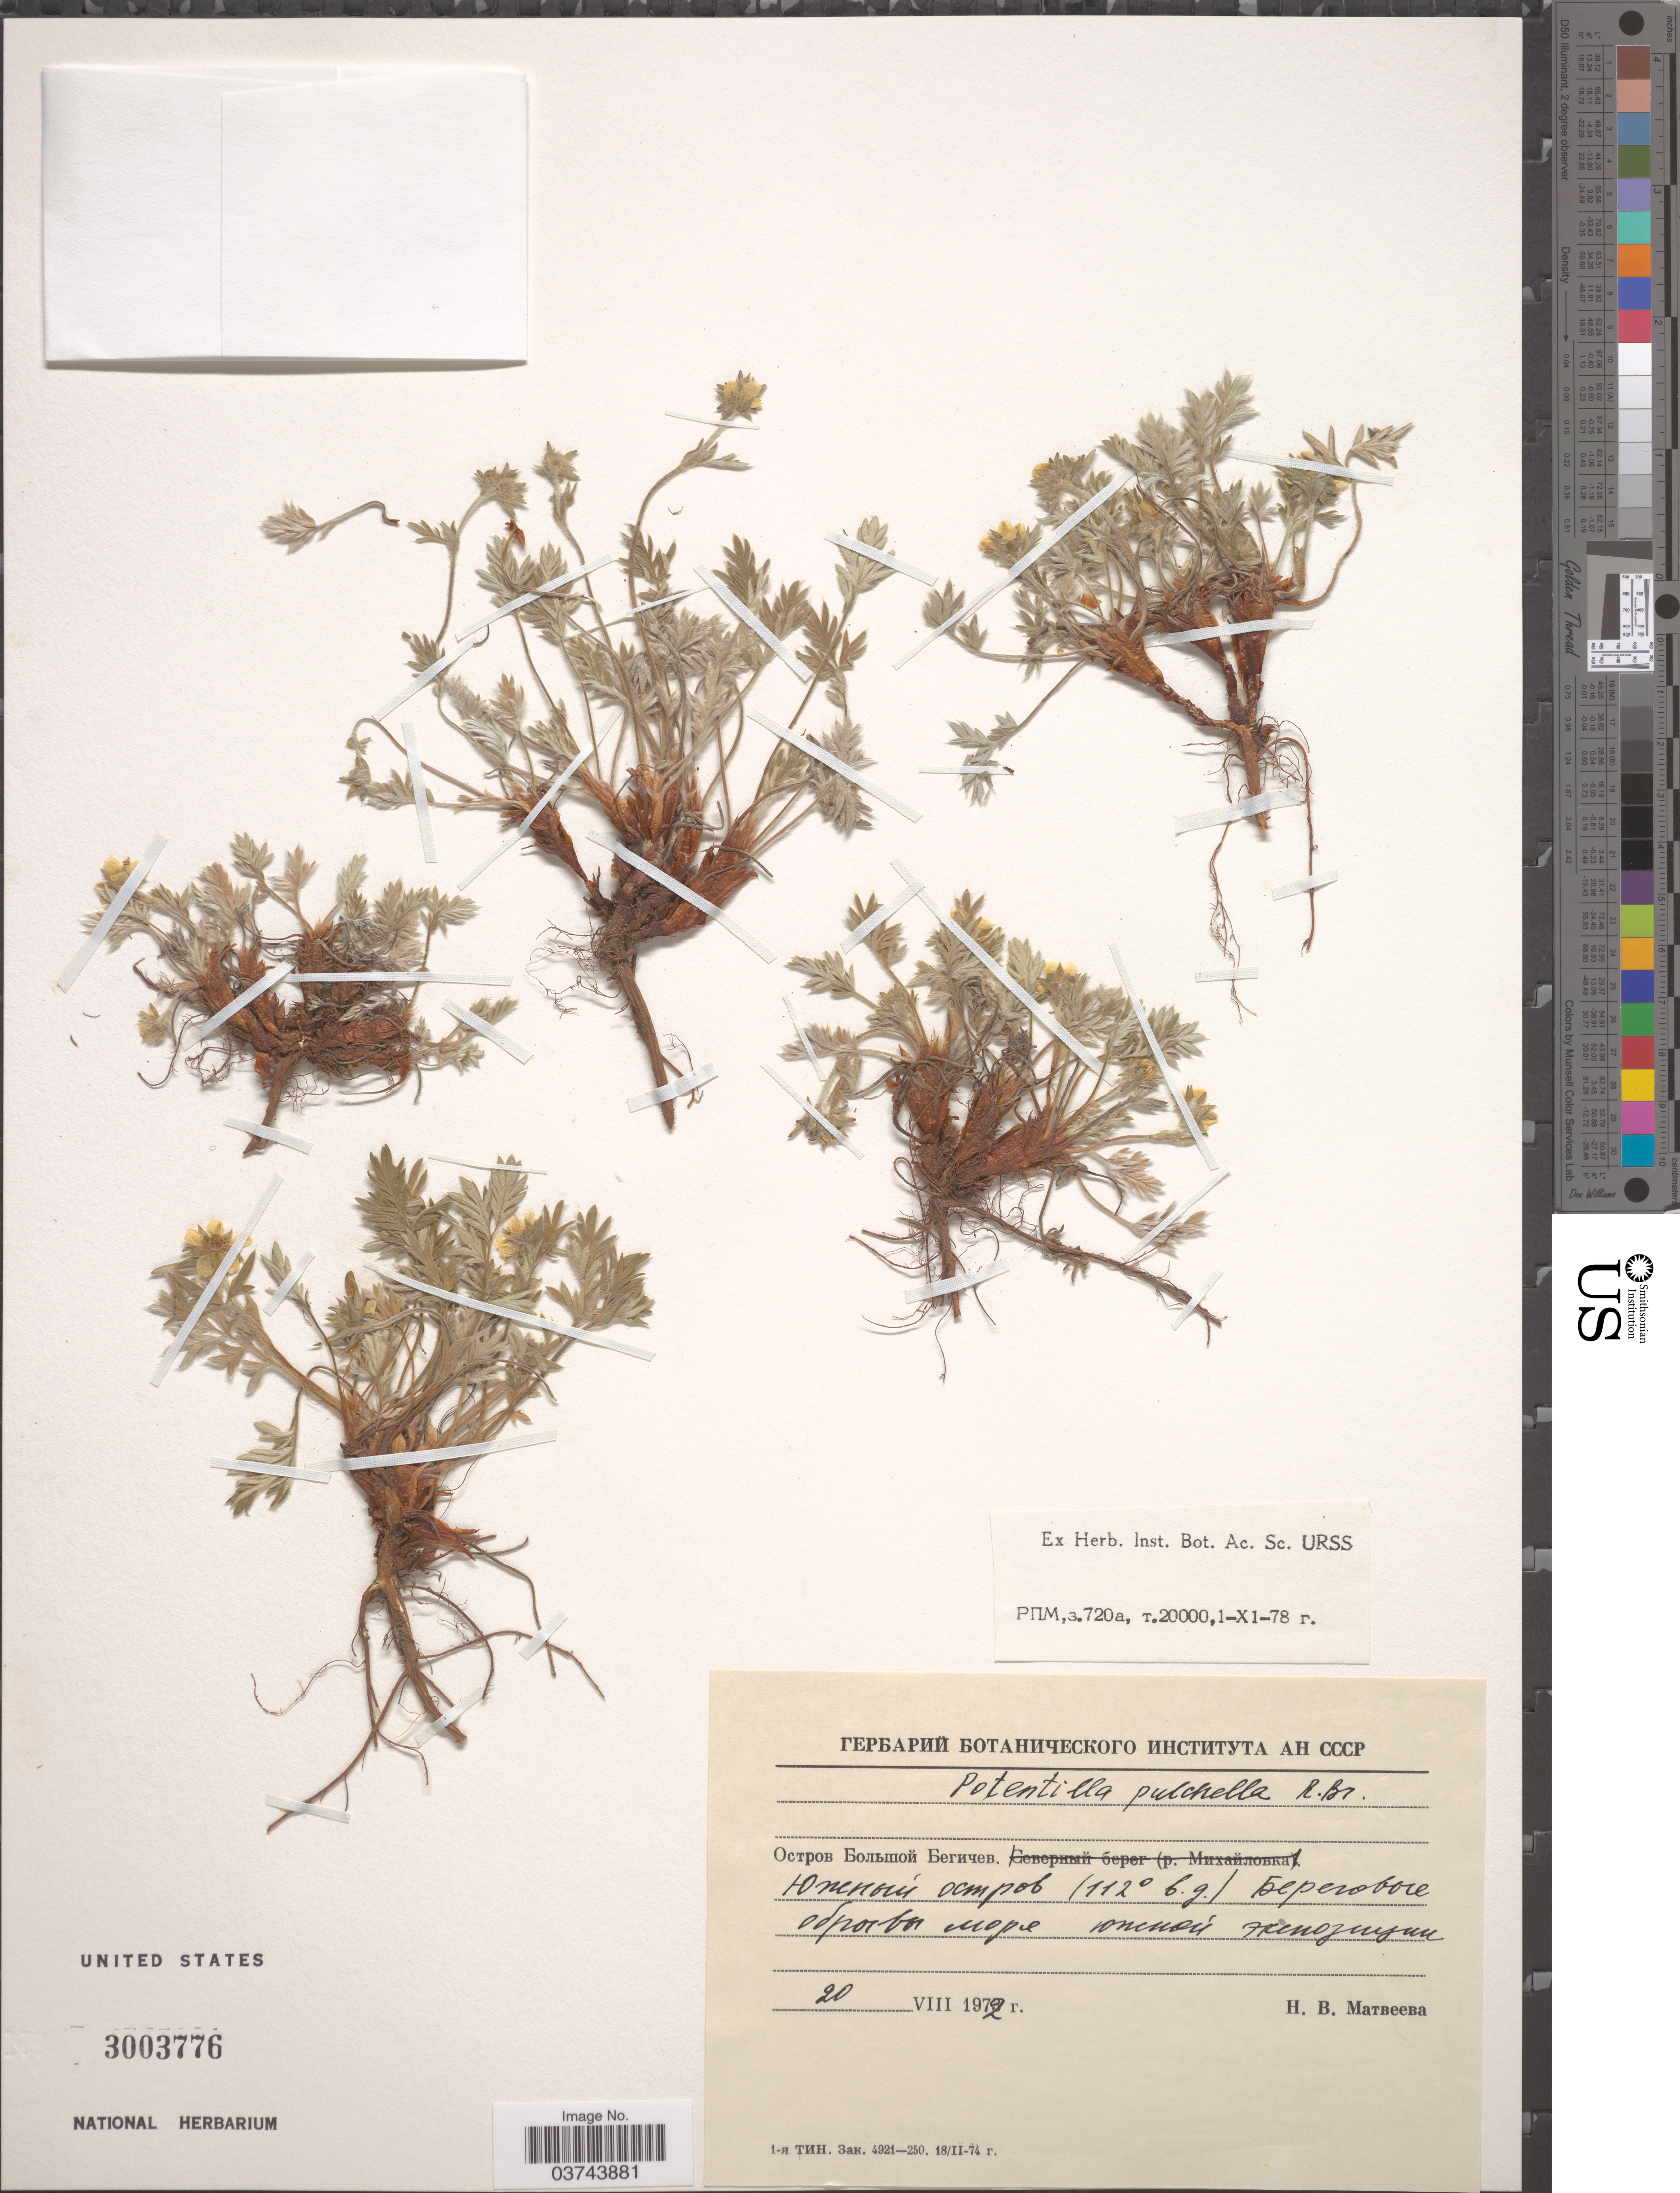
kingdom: Plantae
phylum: Tracheophyta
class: Magnoliopsida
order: Rosales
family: Rosaceae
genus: Potentilla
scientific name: Potentilla pulchella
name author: R. Br.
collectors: N. Matveeva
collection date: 1972-08-20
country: Russian Federation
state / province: Sakha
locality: Bolshoy Begichev Island, Yuzhnyy Ostrov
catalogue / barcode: US 3003776